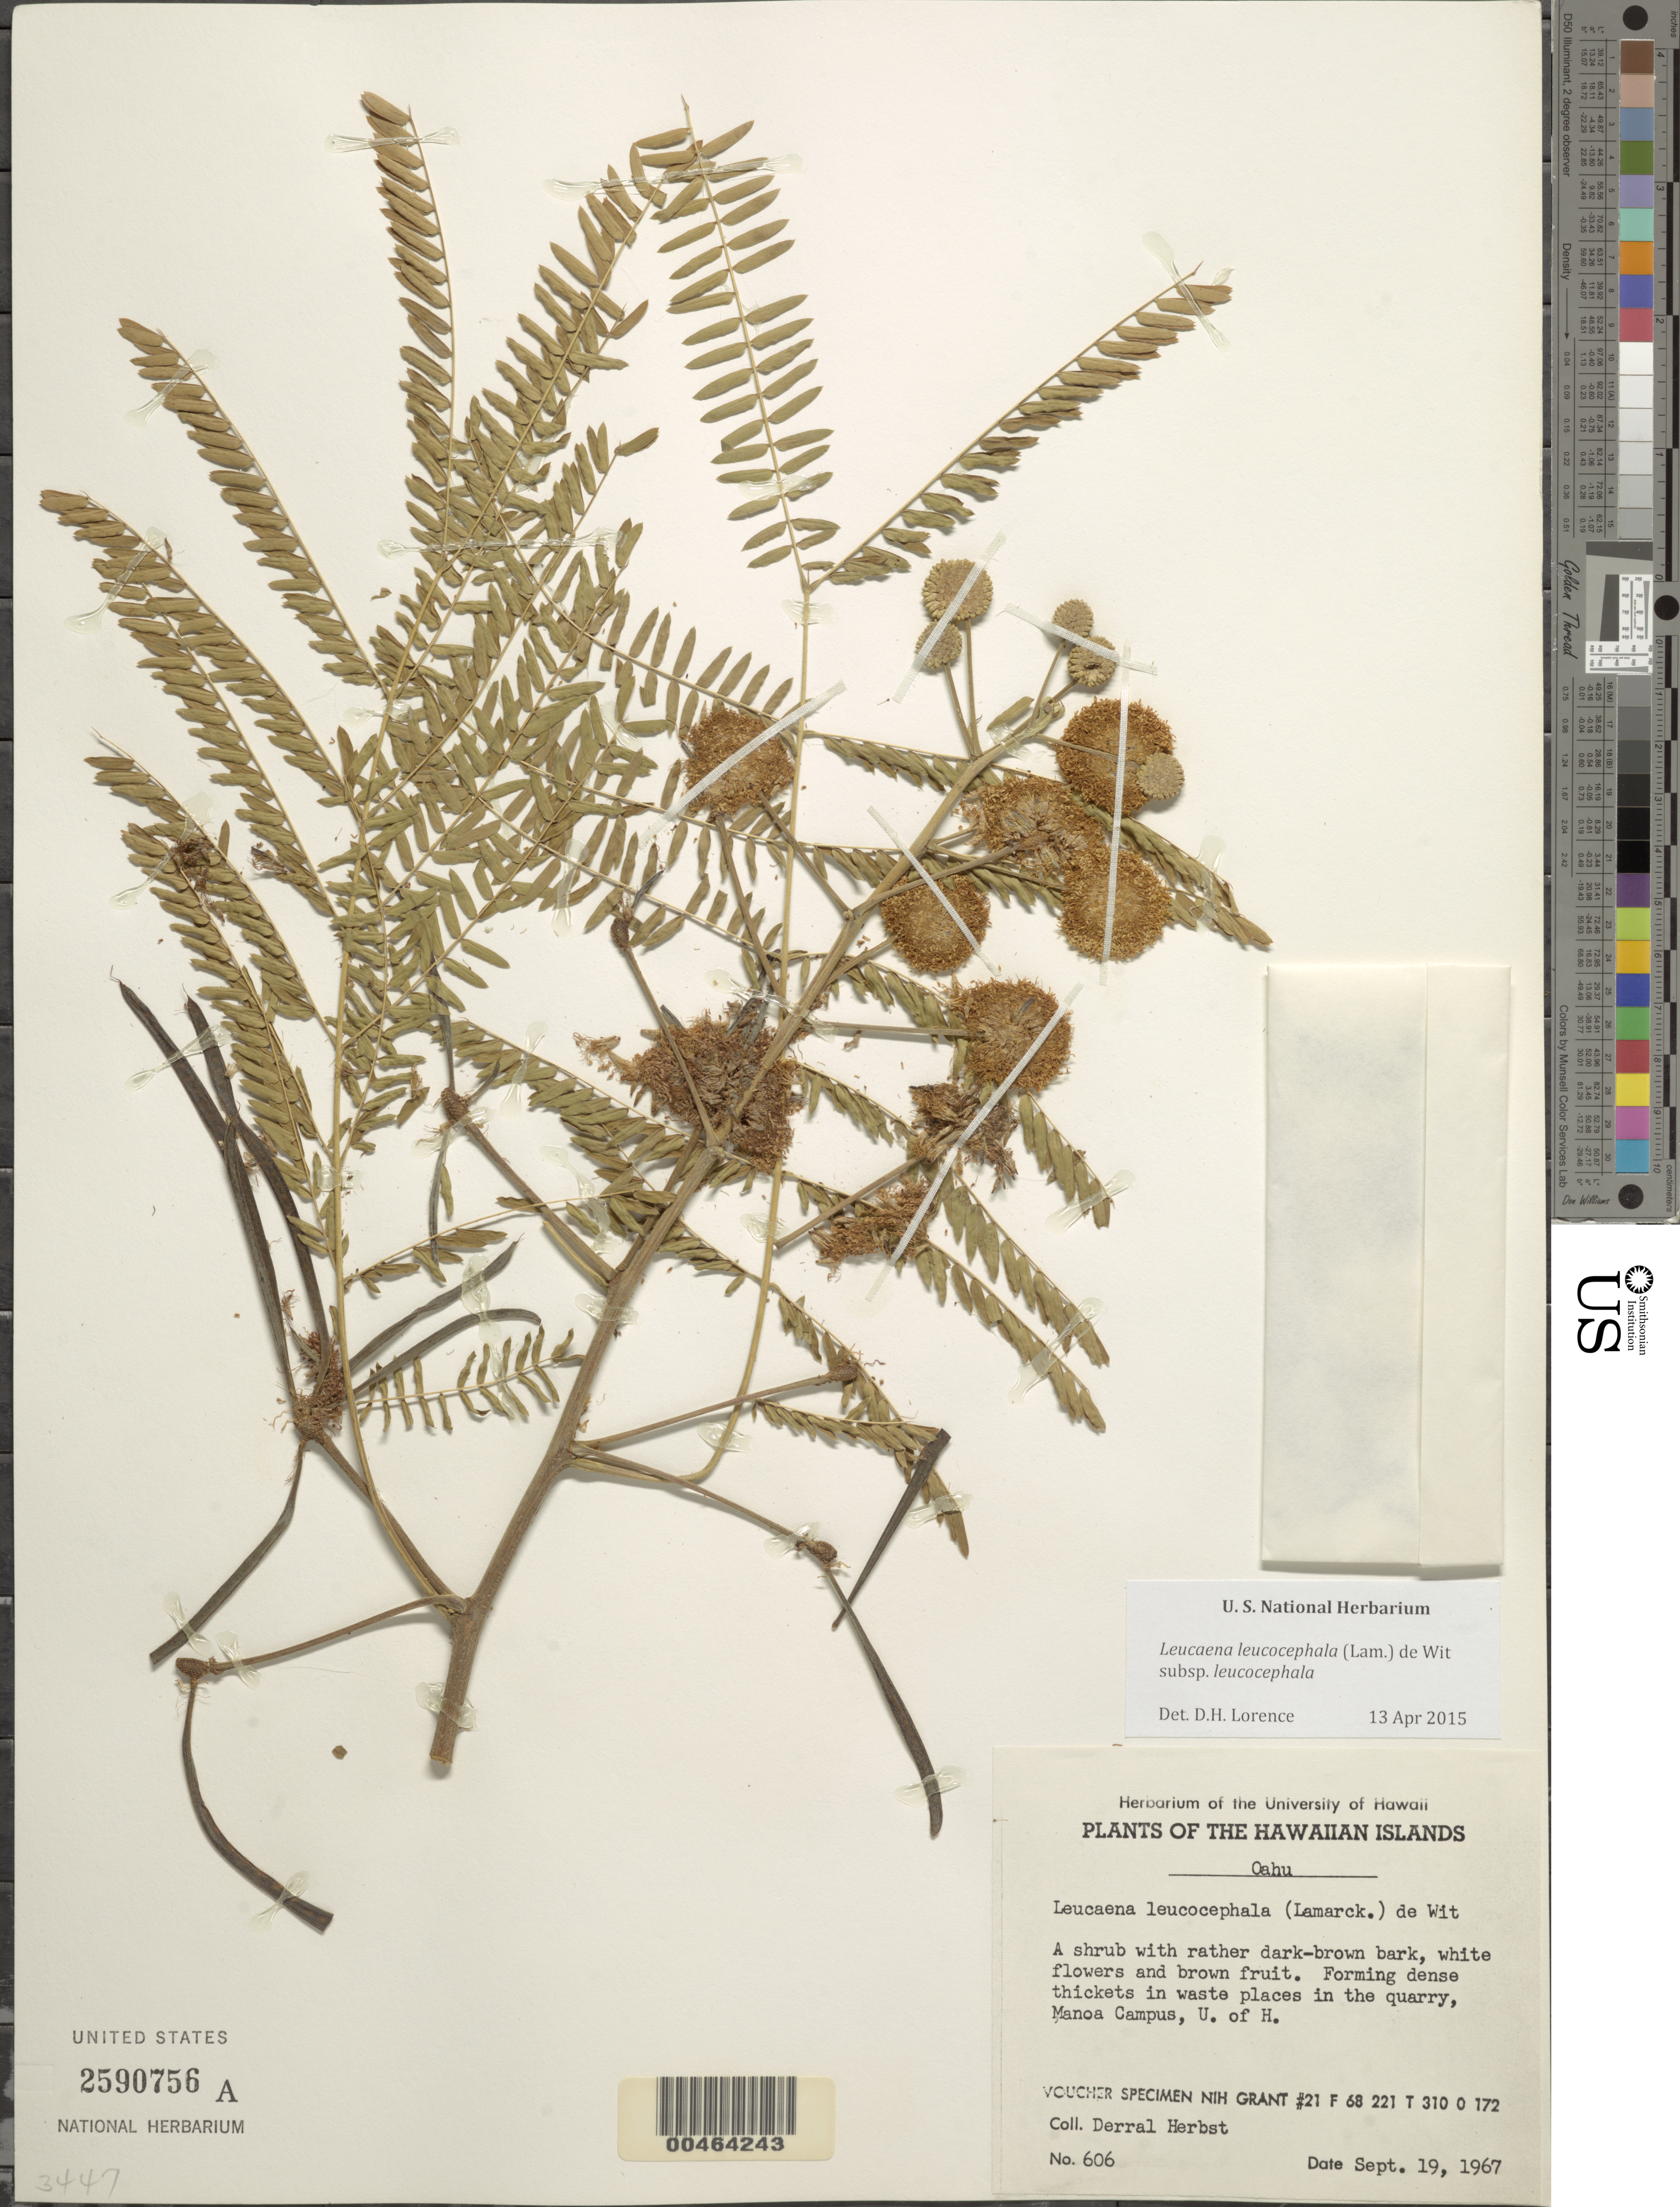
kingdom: Plantae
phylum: Tracheophyta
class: Magnoliopsida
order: Fabales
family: Fabaceae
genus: Leucaena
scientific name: Leucaena leucocephala subsp. leucocephala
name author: (Lam.) de Wit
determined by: Lorence, David H., (PTBG), National Tropical Botanical Garden (UNITED STATES)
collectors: D. R. Herbst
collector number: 606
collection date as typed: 19 Sep 1967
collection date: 1967-09-19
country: United States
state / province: Hawaii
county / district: Honolulu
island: Oahu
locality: In the quarry, Manoa Campus, U. of H.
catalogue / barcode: US 2590756A